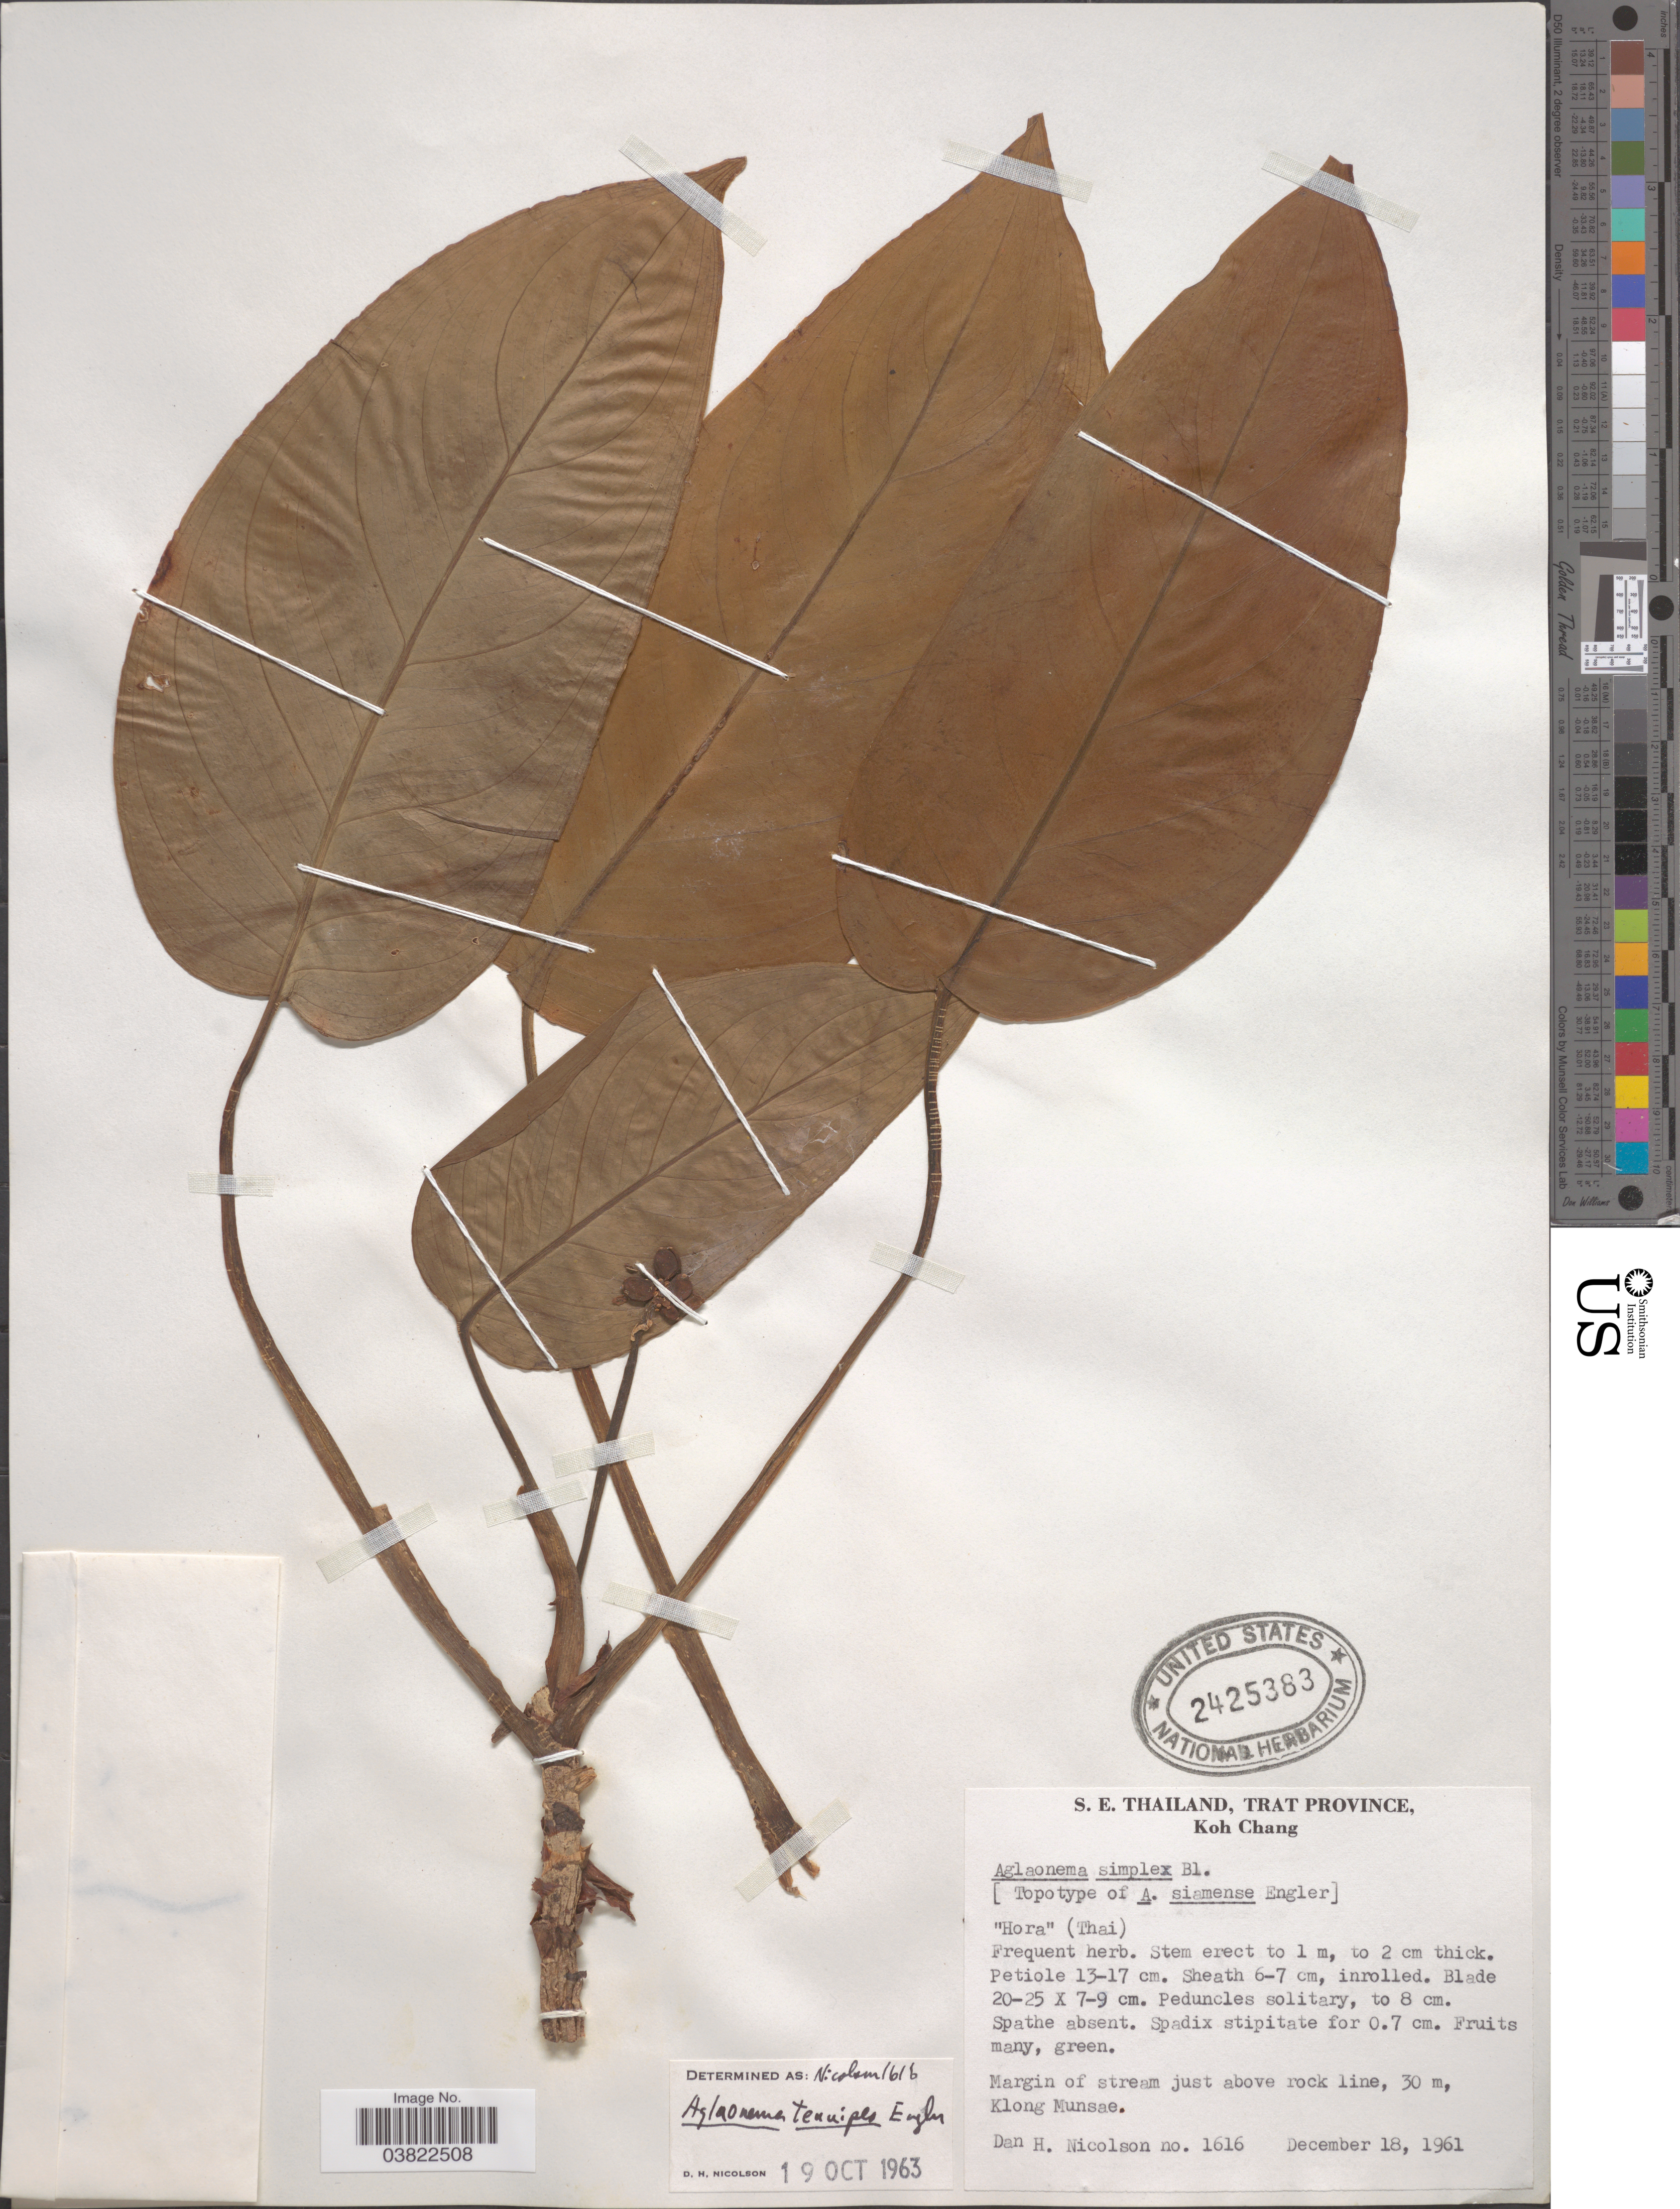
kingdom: Plantae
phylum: Tracheophyta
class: Liliopsida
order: Alismatales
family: Araceae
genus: Aglaonema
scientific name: Aglaonema tenuipes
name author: Engl.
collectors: D. H. Nicolson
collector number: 1616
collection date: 1961-12-18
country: Thailand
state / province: Trat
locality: S.E. Thailand. Koh Chang. Margin of stream just above rock line, Klong Munsae.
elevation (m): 30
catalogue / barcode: US 2425383